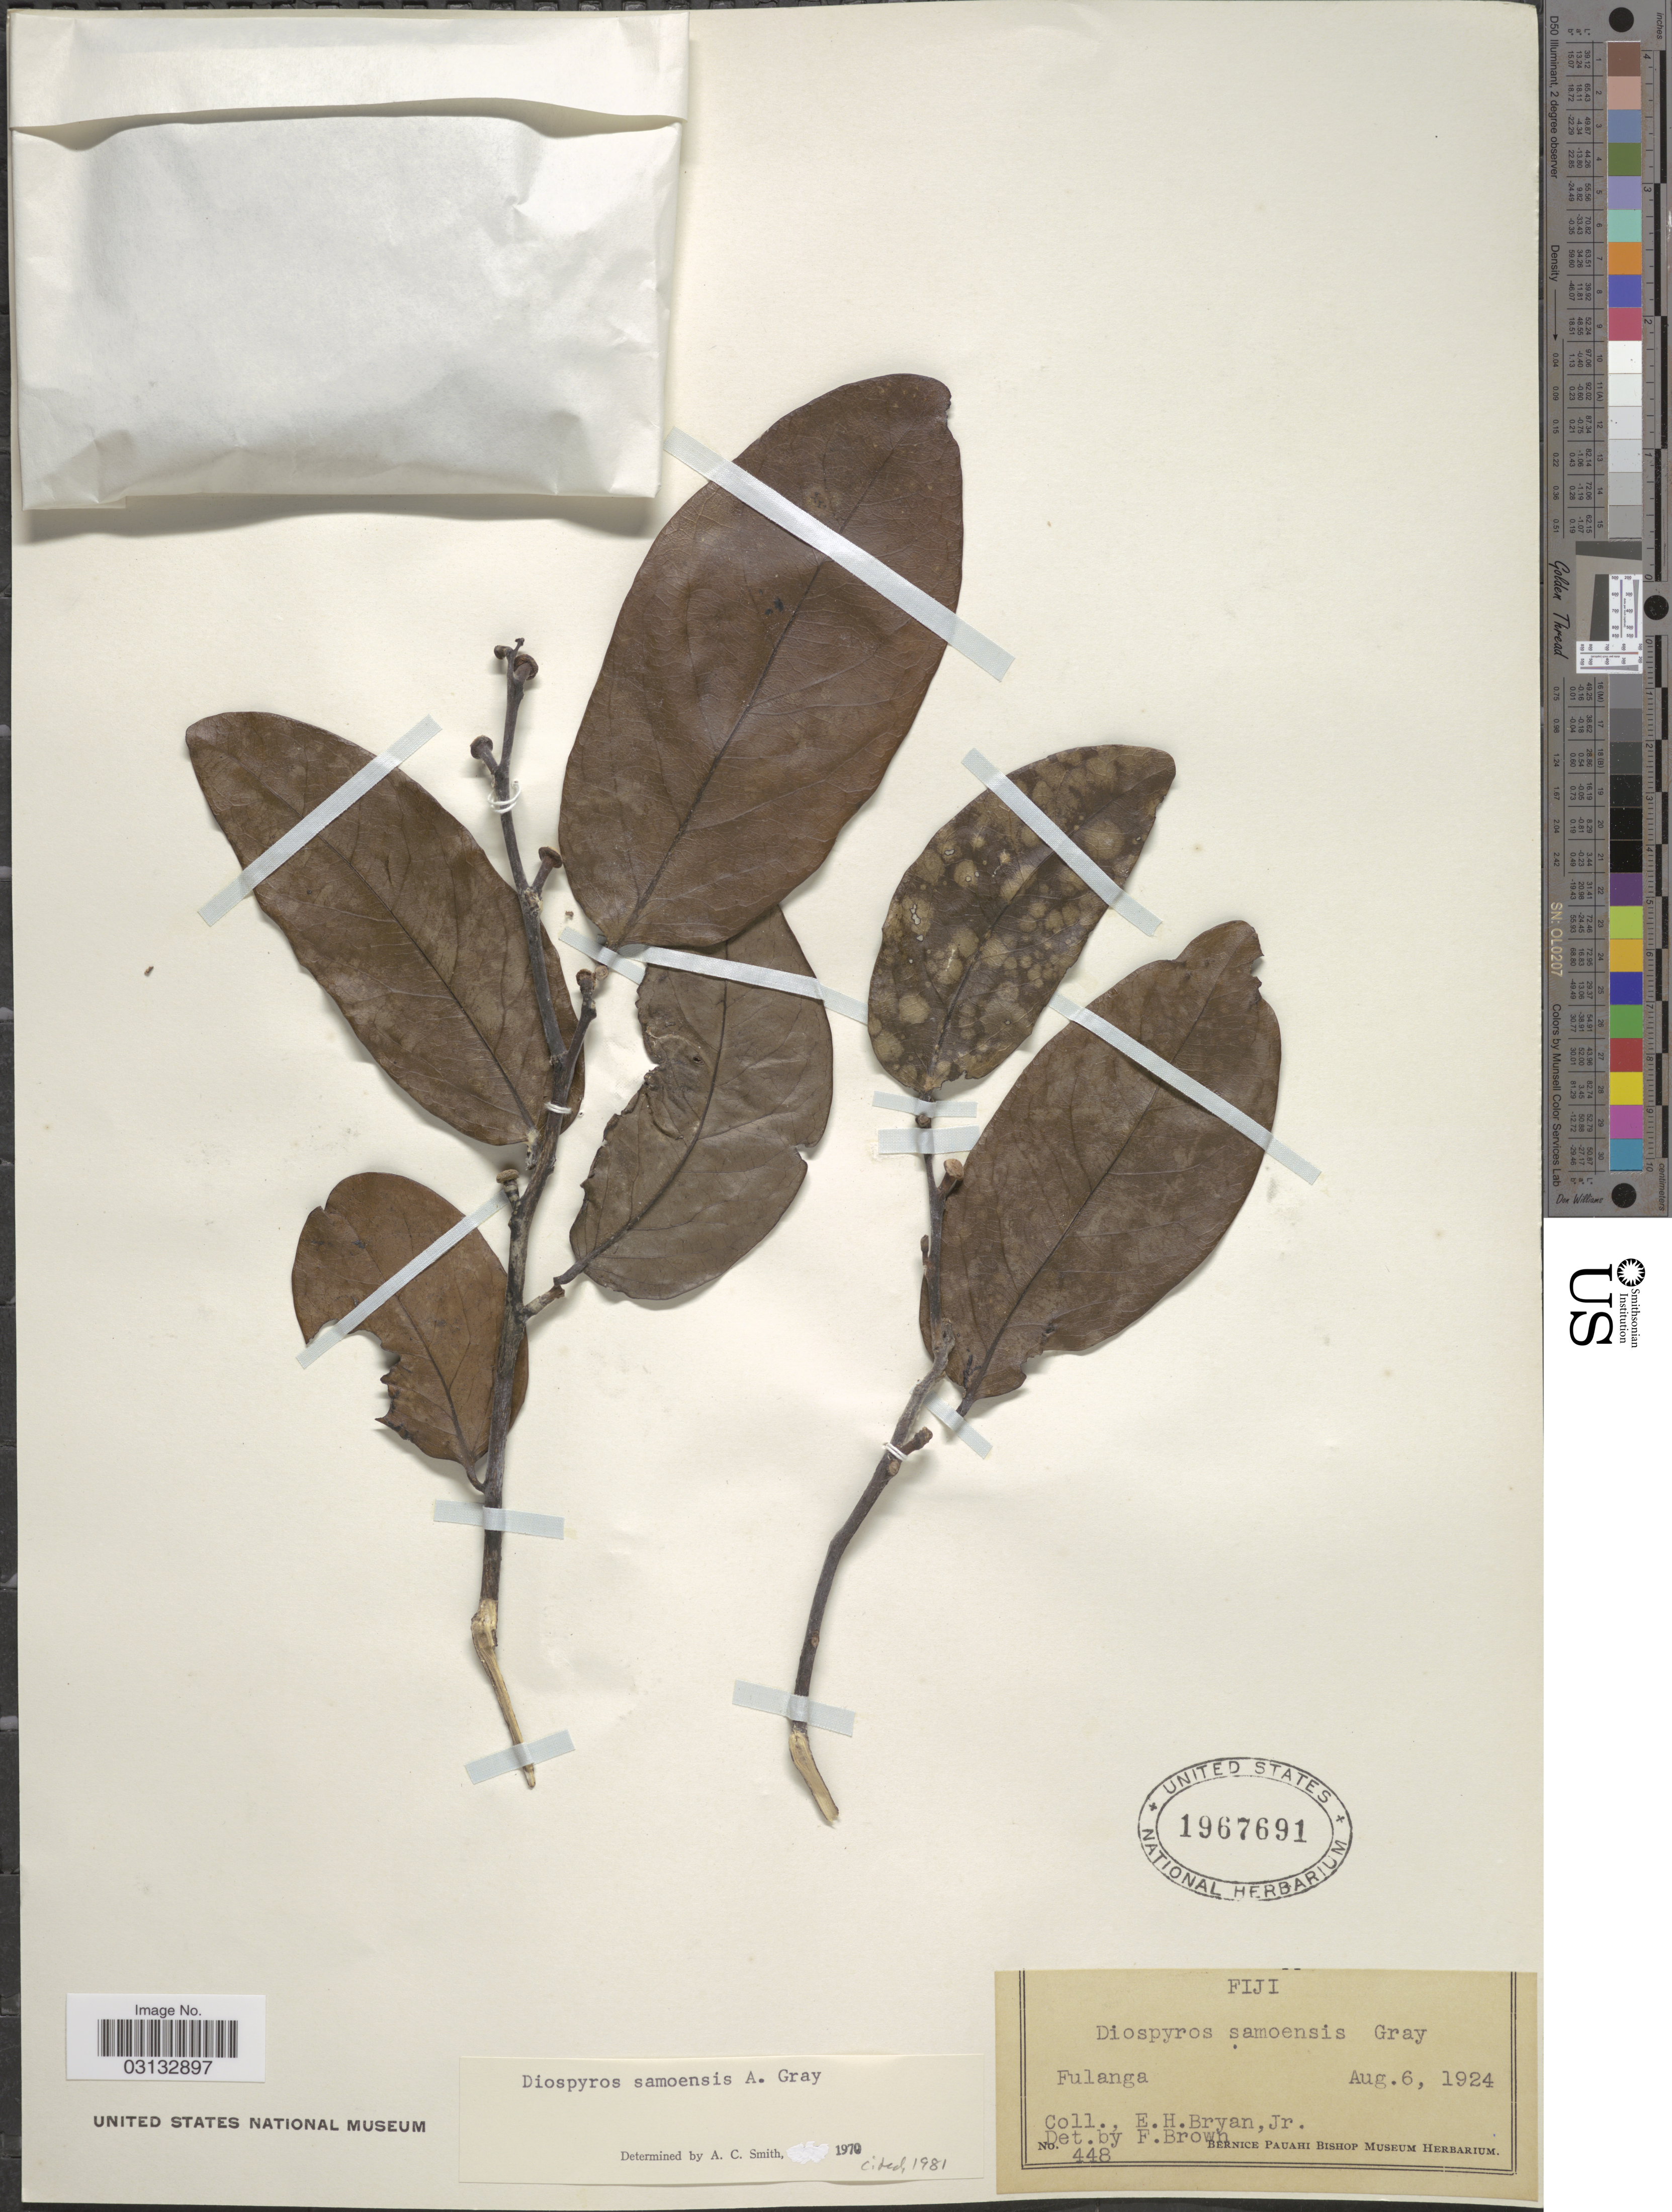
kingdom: Plantae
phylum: Tracheophyta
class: Magnoliopsida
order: Ericales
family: Ebenaceae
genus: Diospyros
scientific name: Diospyros samoensis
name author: A. Gray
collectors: E. Bryan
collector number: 448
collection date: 1924-08-06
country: Fiji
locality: Fulanga.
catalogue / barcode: US 1967691